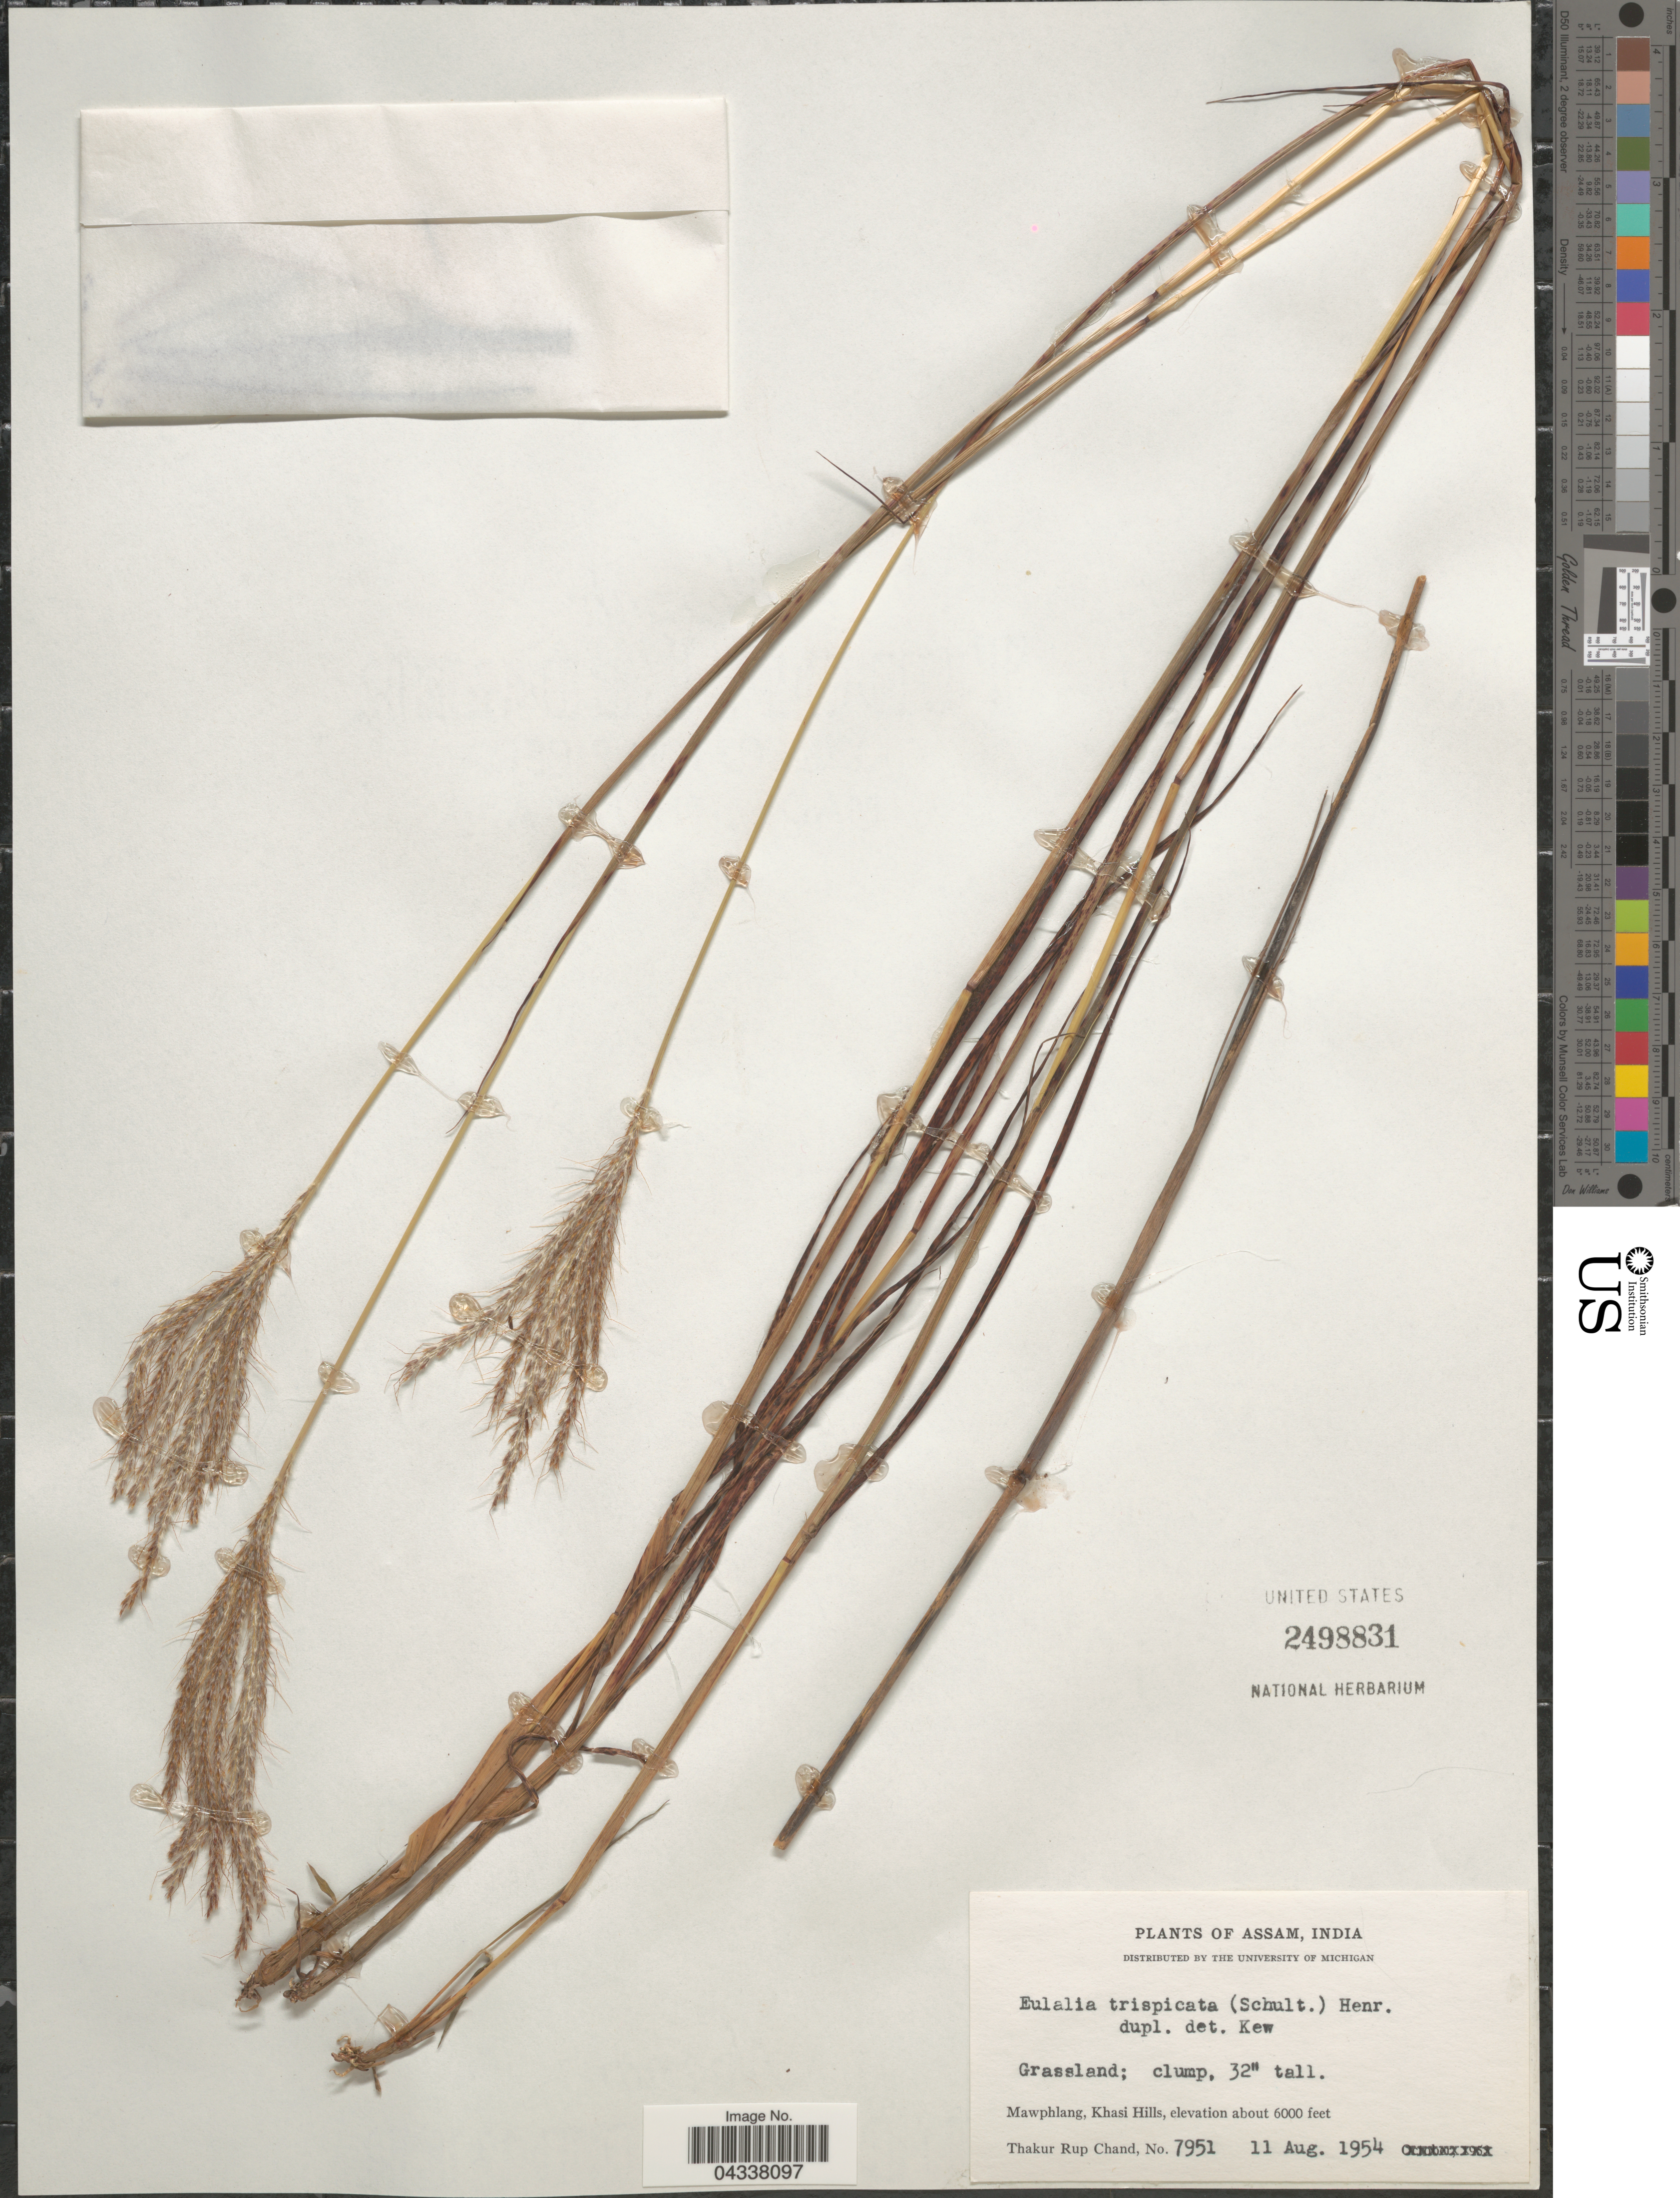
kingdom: Plantae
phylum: Tracheophyta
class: Liliopsida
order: Poales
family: Poaceae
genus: Pseudopogonatherum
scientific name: Pseudopogonatherum trispicatum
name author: (Schult.) Ohwi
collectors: T. R. Chand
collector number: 7951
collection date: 1954-08-11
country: India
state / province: Meghalaya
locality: Mawphlang, Khasi Hills.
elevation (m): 1829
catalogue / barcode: US 2498831